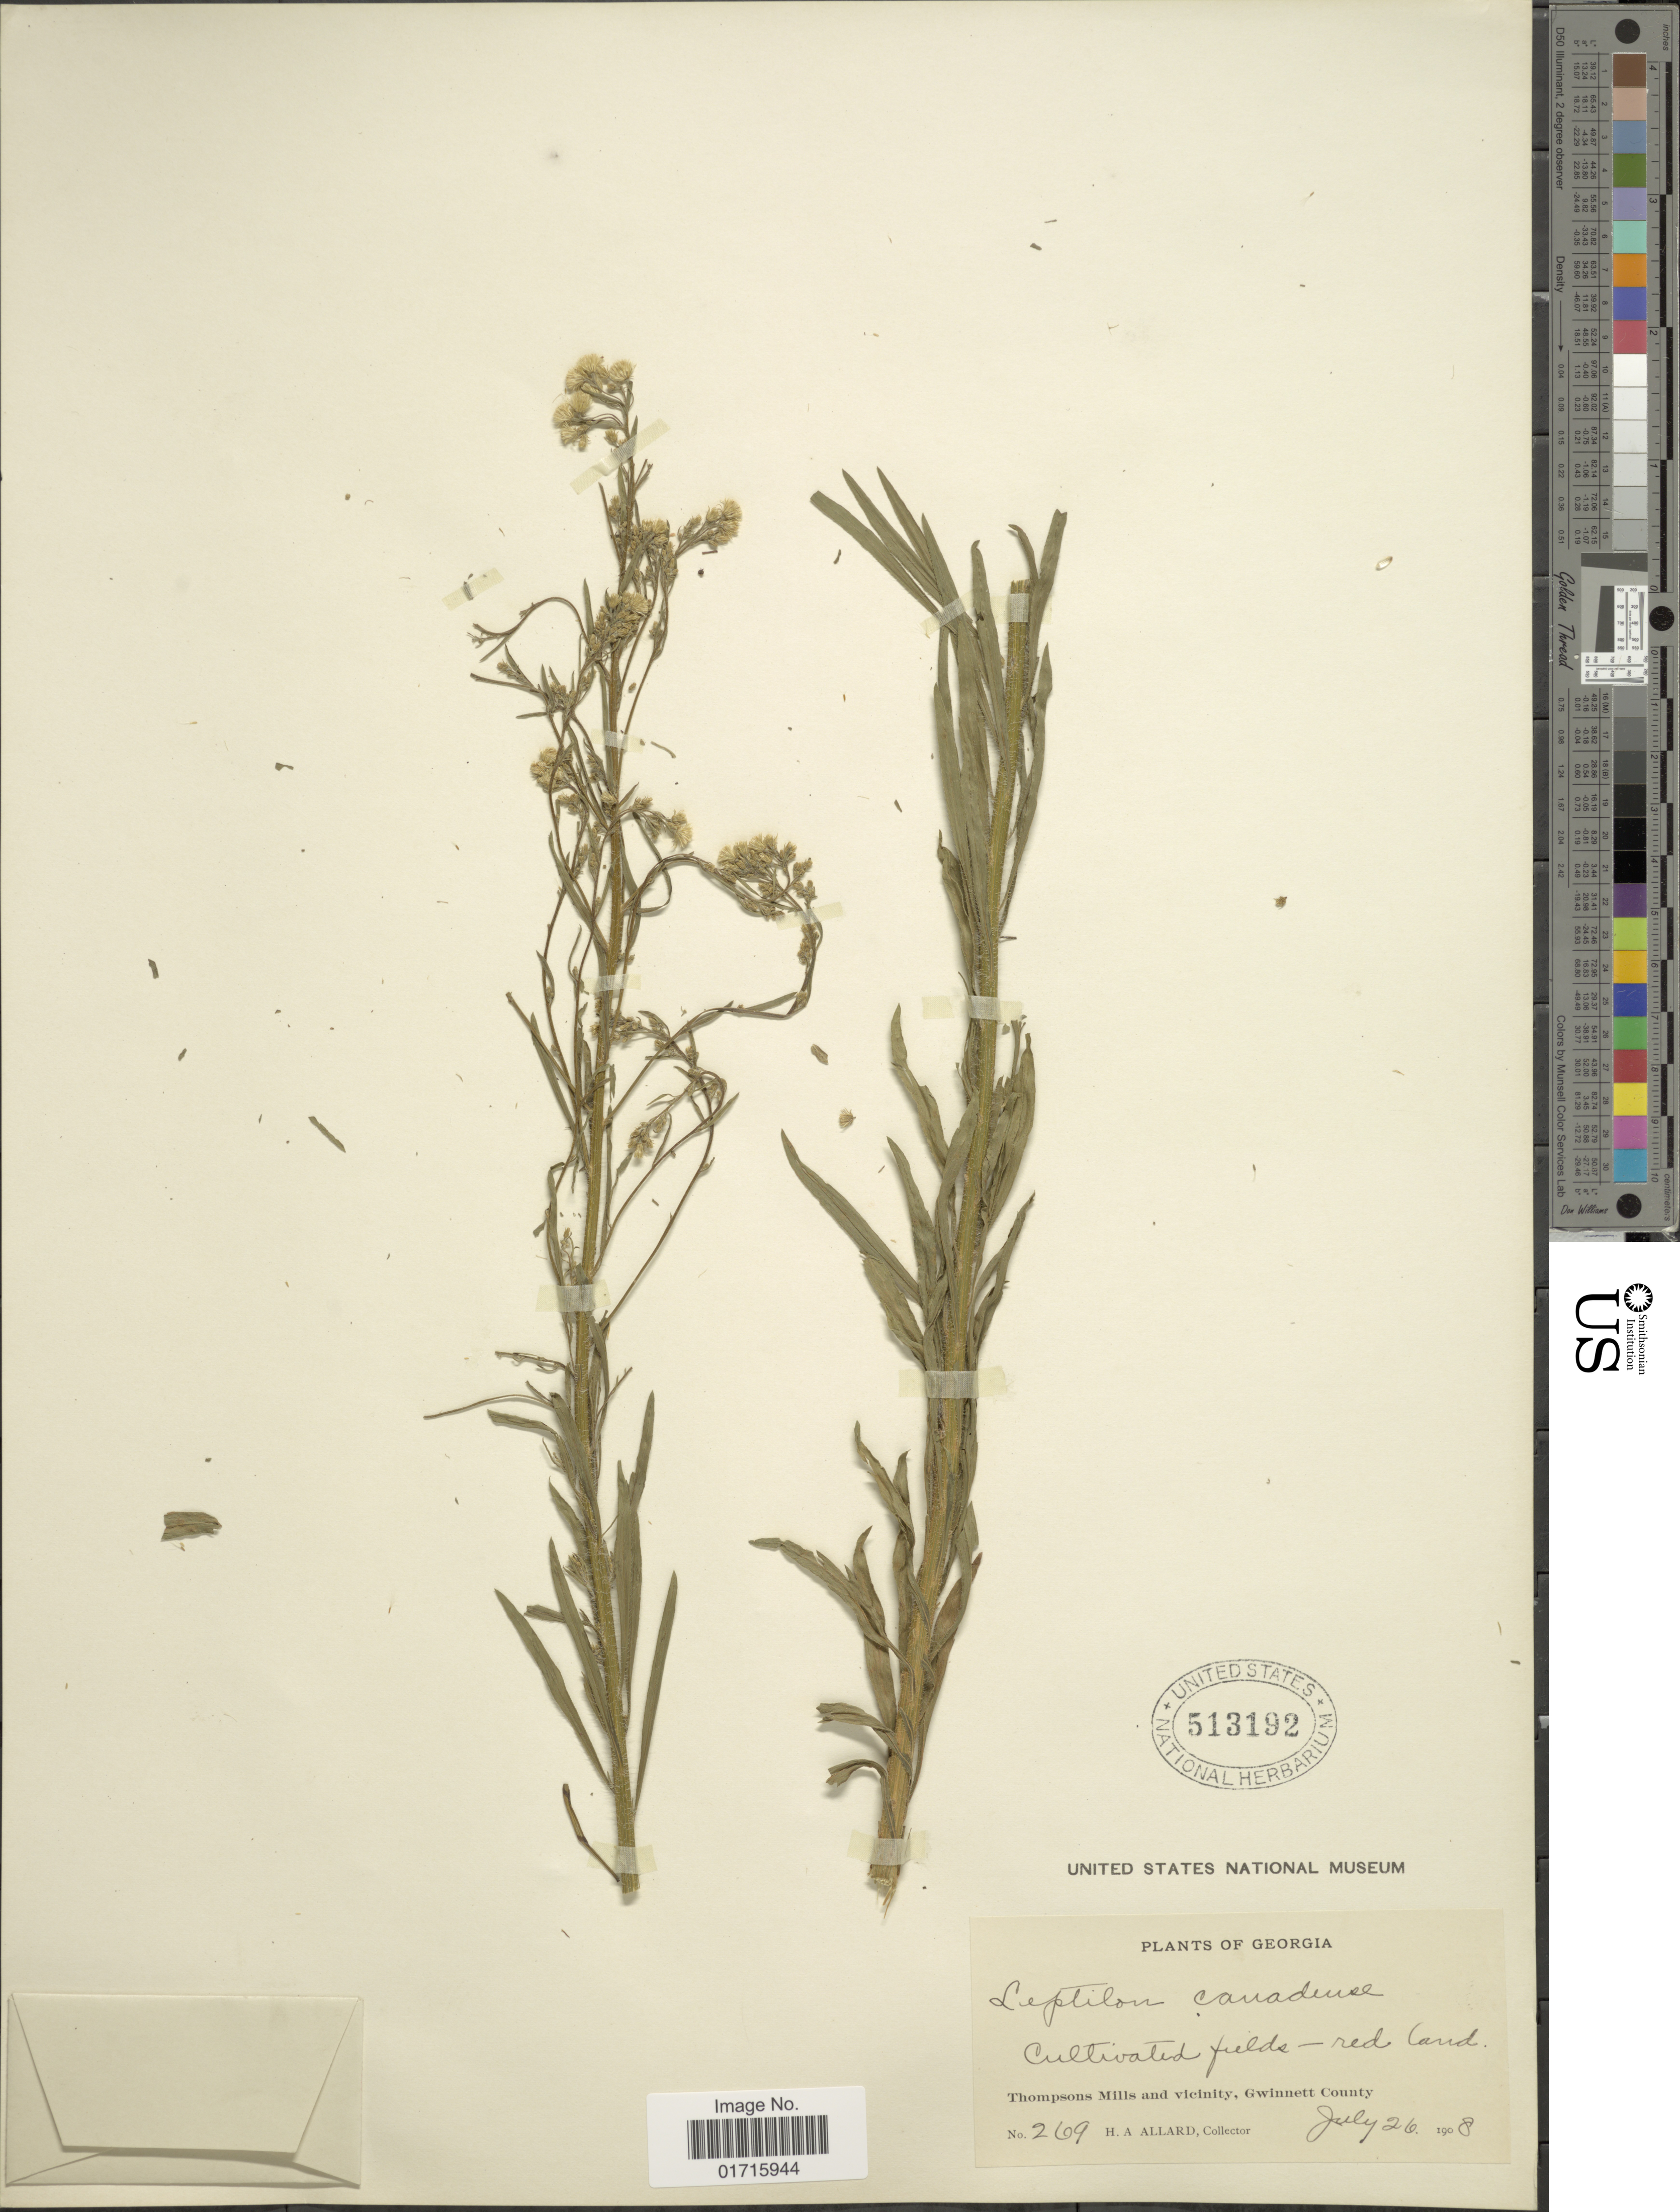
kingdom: Plantae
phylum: Tracheophyta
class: Magnoliopsida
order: Asterales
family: Asteraceae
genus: Conyza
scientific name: Conyza canadensis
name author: (L.) Cronq.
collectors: H. A. Allard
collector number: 269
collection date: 1908-07-26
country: United States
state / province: Georgia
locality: Thompsons Mills and vicinity, Gwinnett County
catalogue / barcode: US 513192